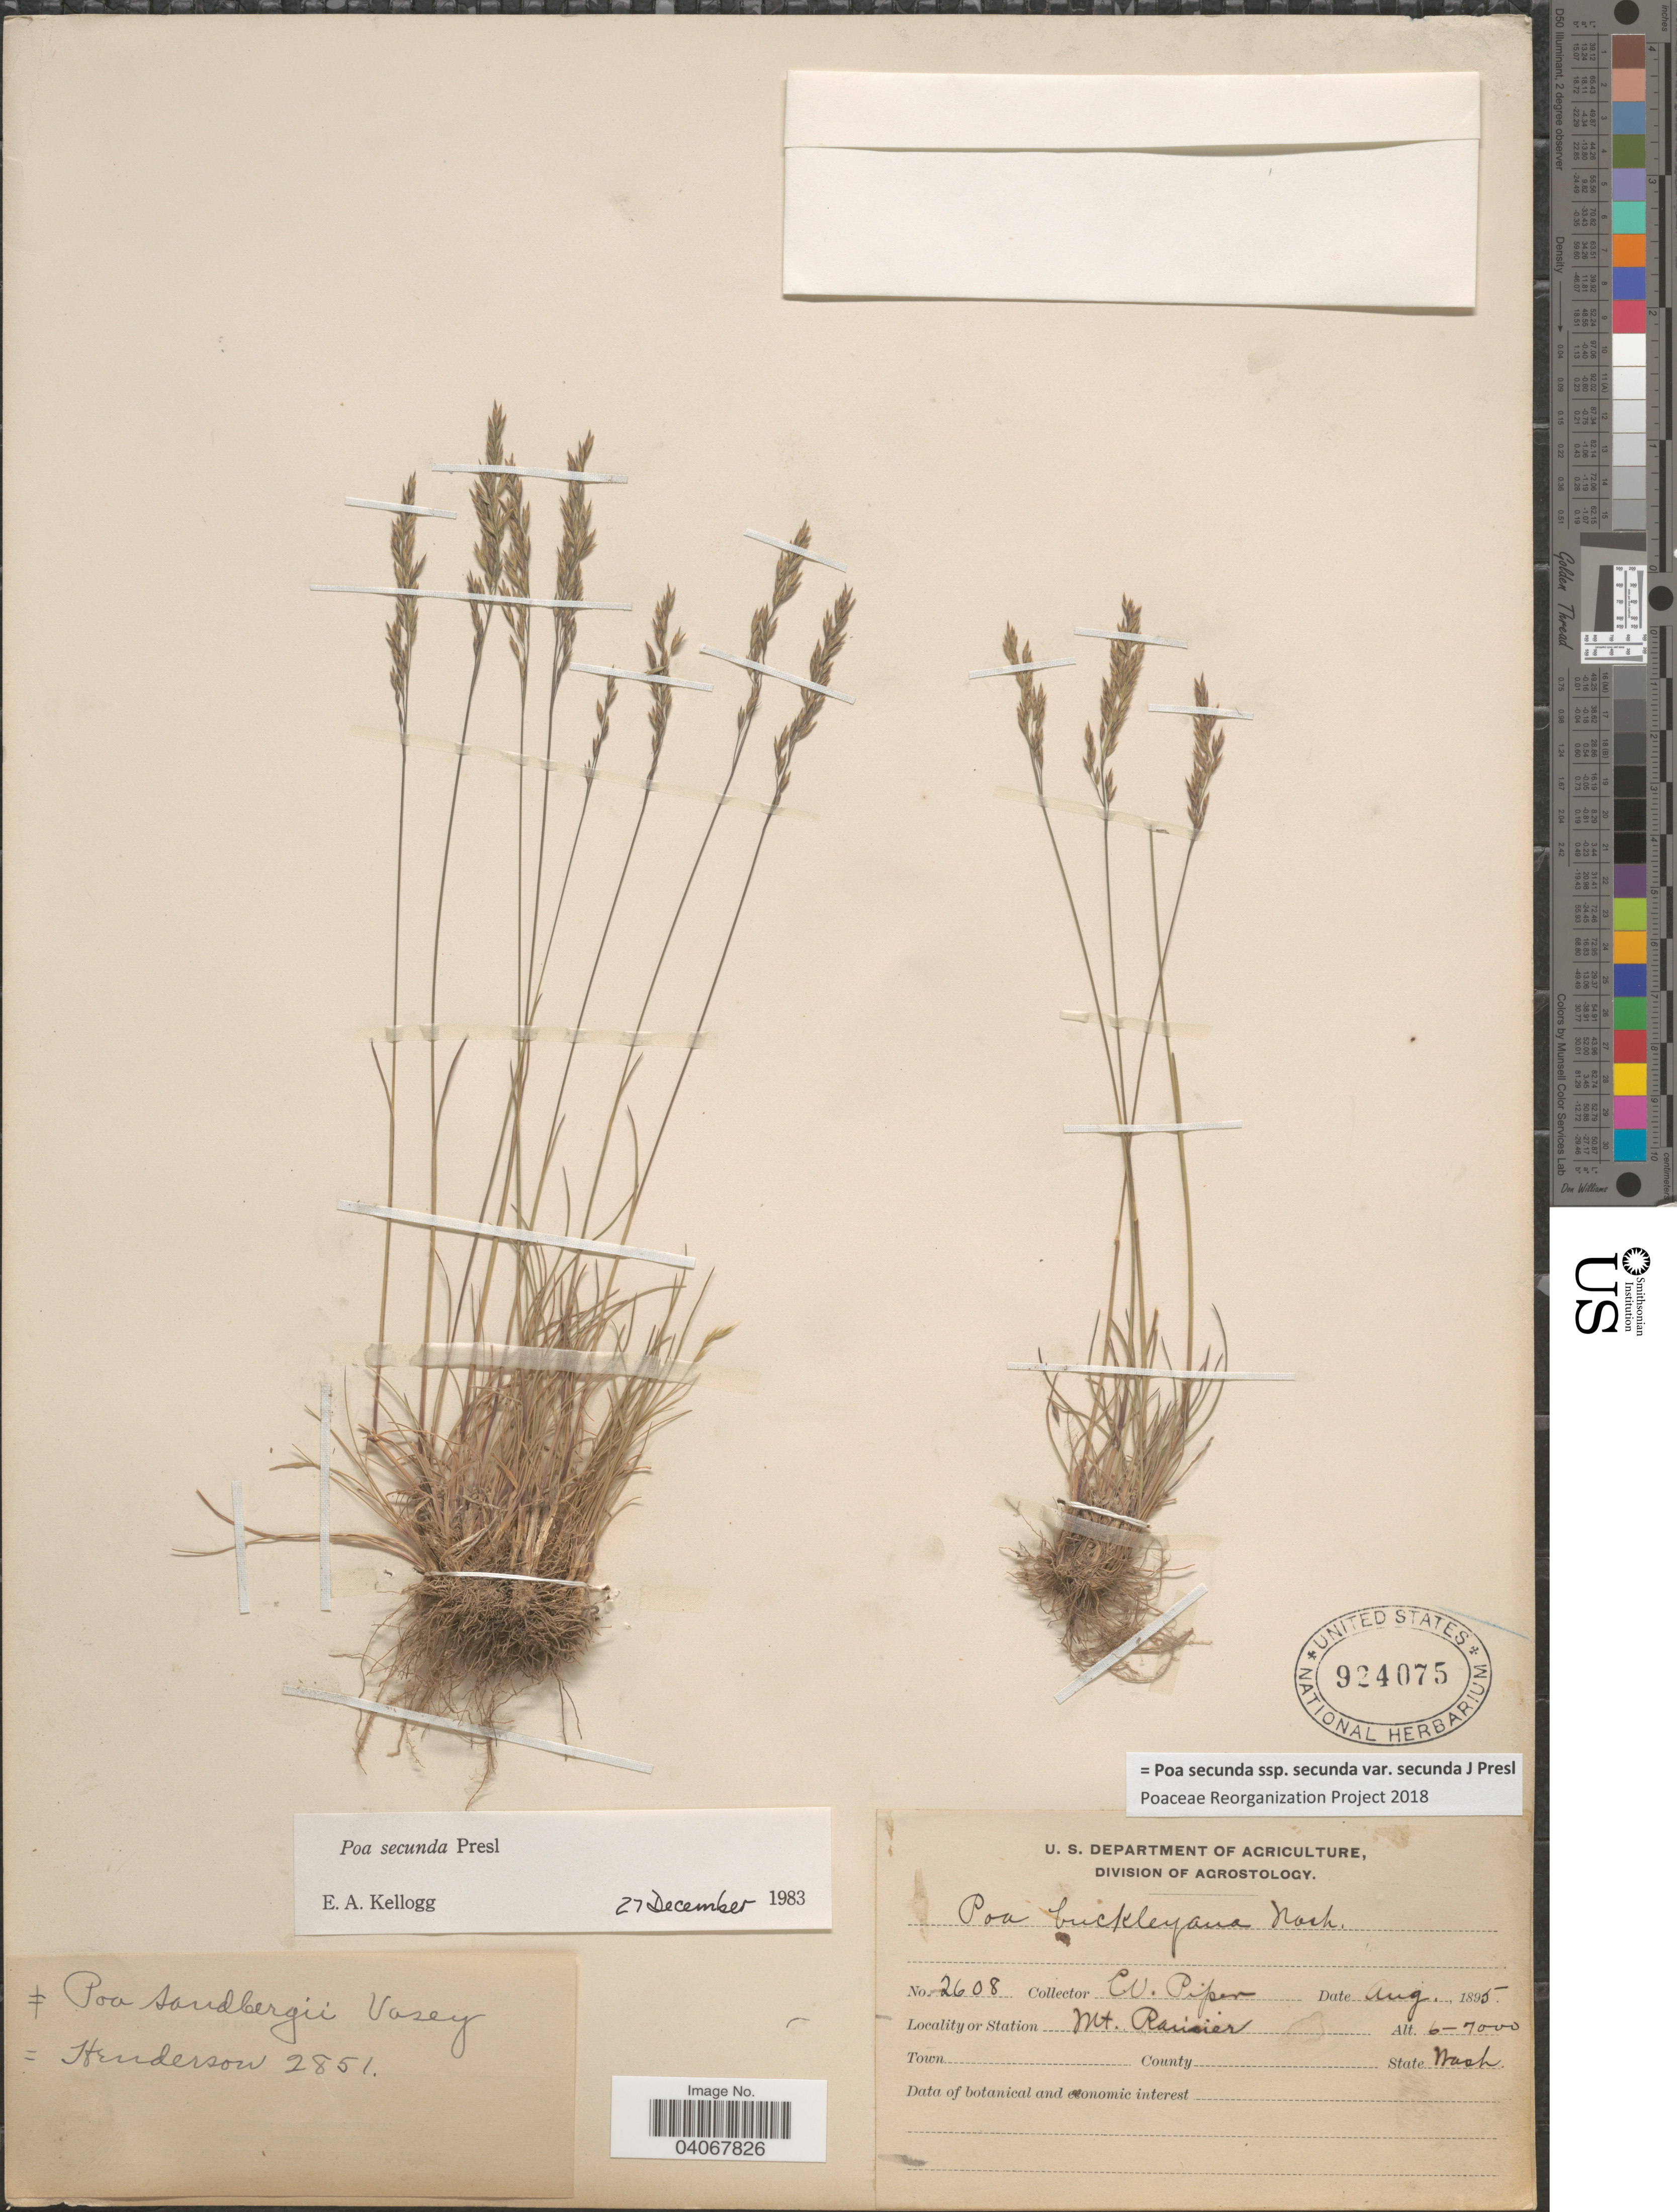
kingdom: Plantae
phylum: Tracheophyta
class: Liliopsida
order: Poales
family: Poaceae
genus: Poa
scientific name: Poa secunda subsp. secunda var. secunda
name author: J. Presl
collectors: C. V. Piper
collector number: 2608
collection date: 1895-08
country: United States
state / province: Washington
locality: Mt. Rainier.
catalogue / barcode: US 924075